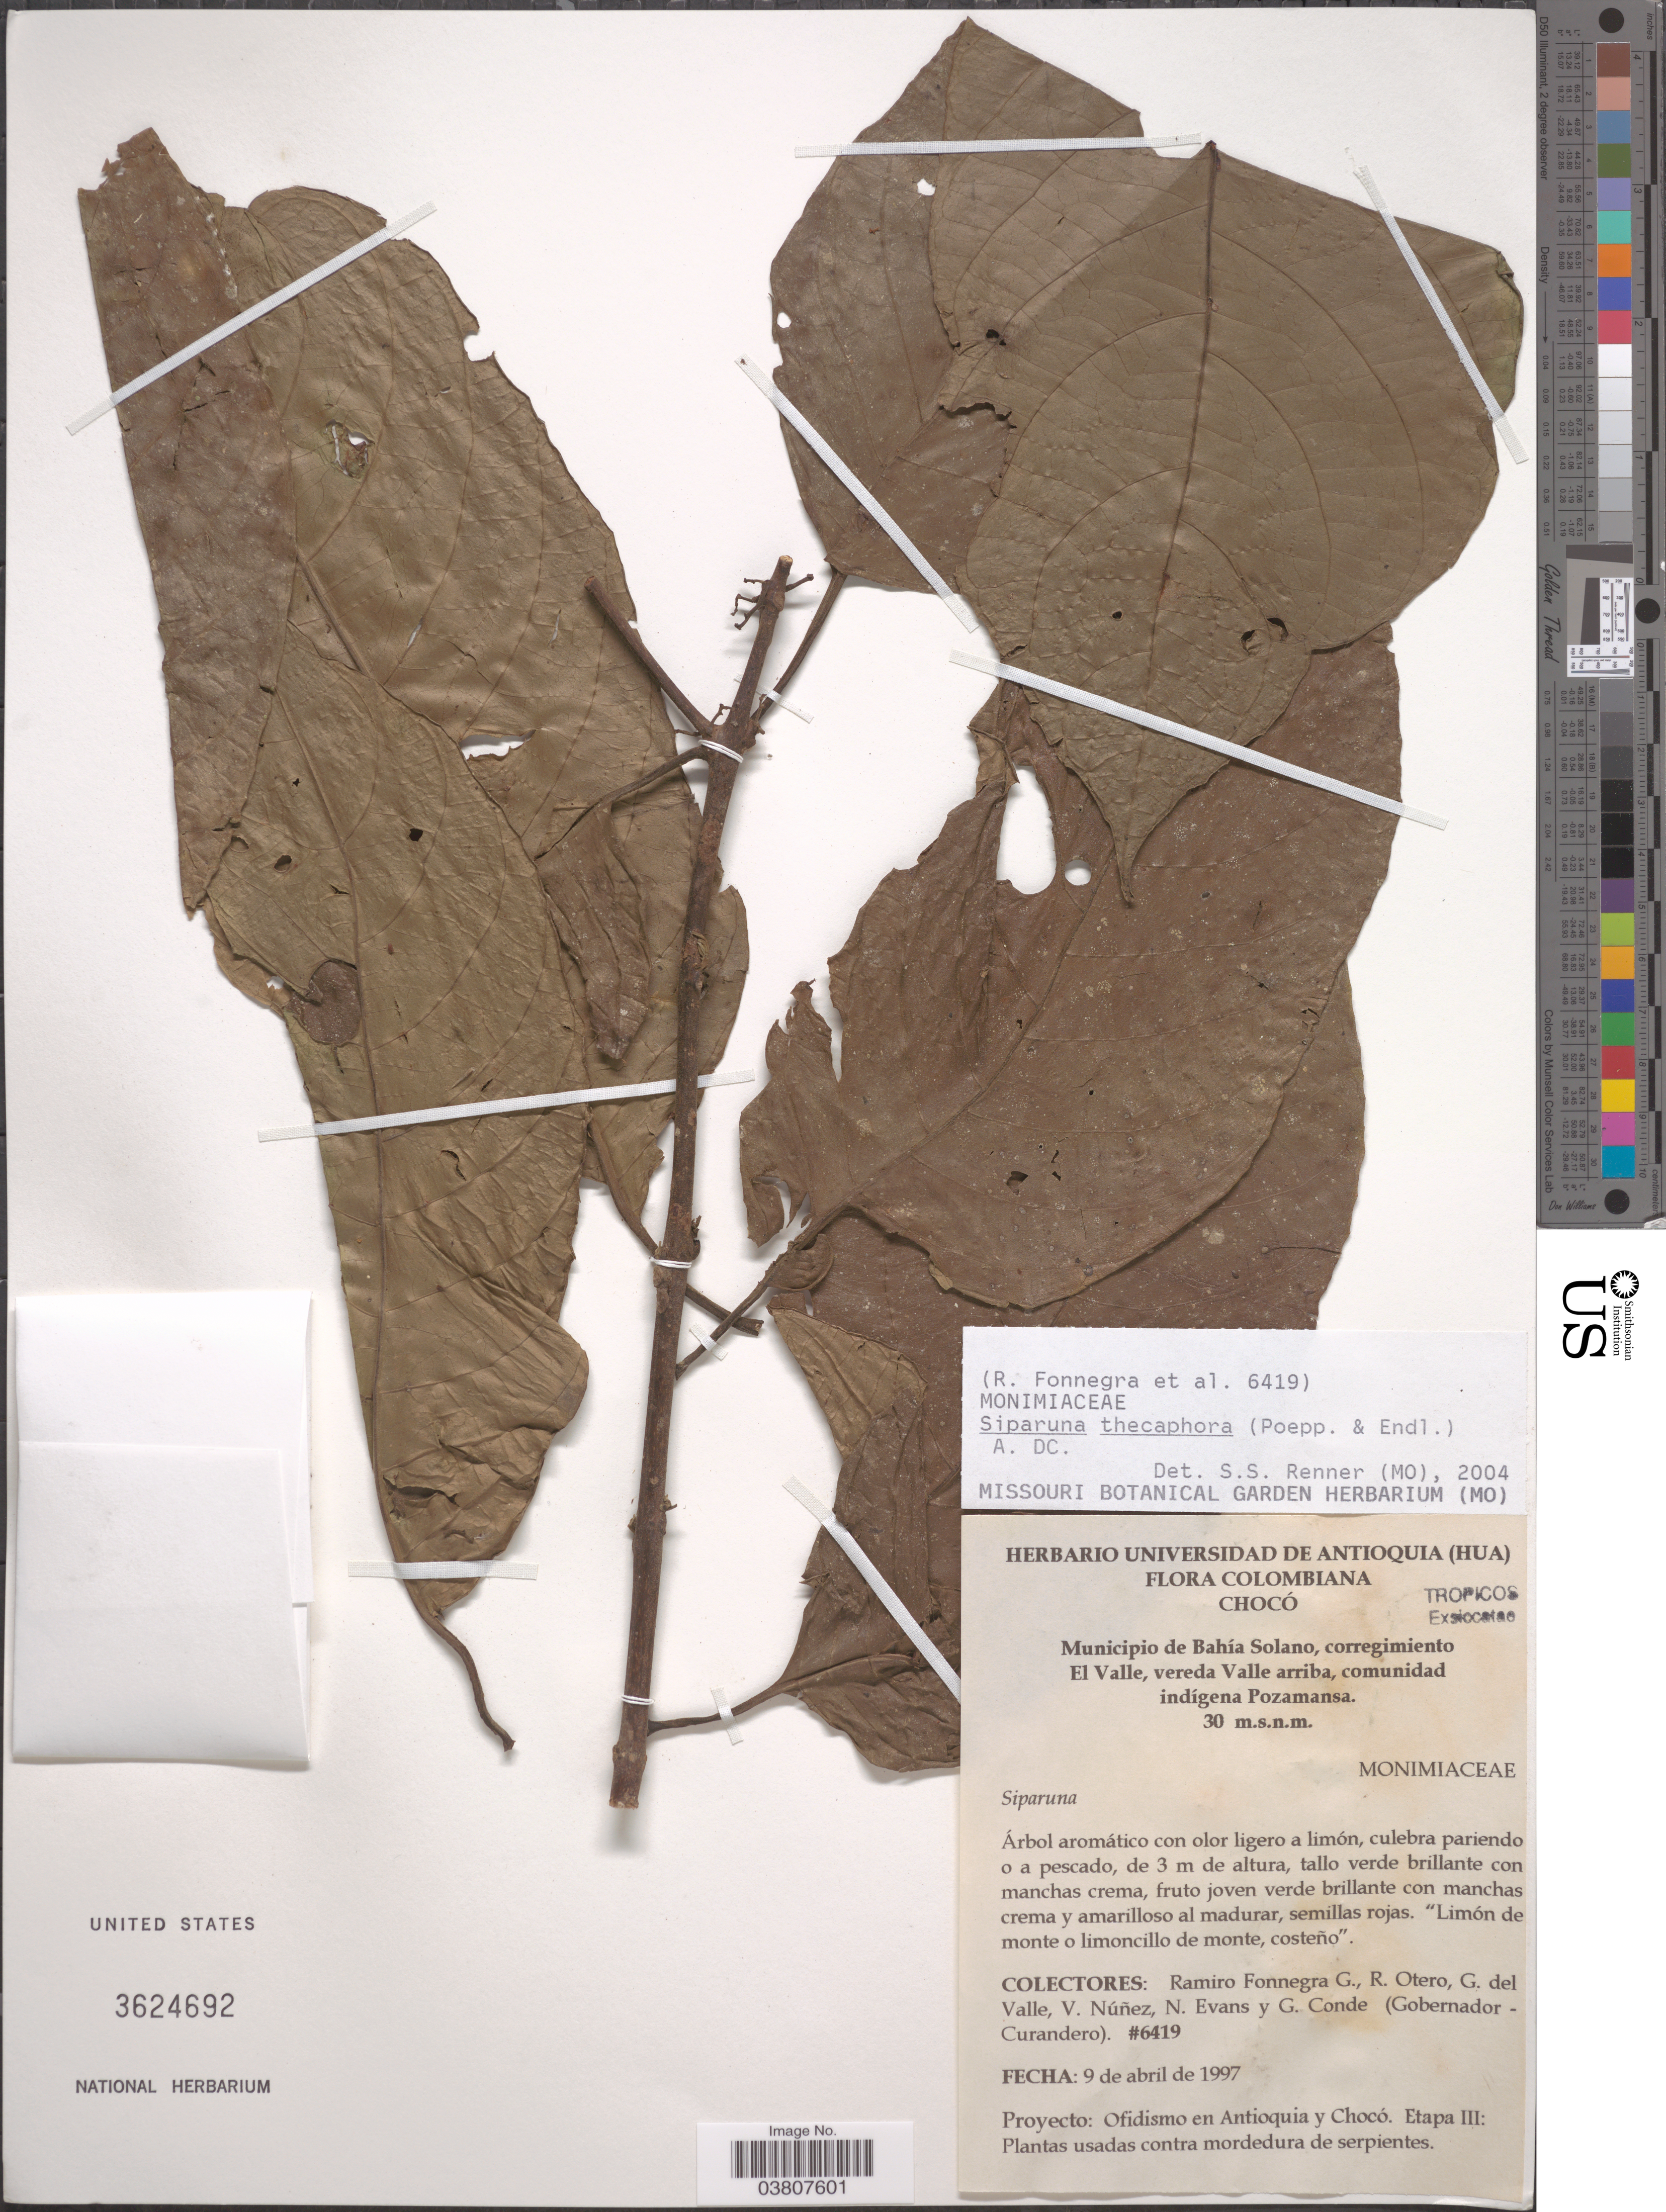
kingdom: Plantae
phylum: Tracheophyta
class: Magnoliopsida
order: Laurales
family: Siparunaceae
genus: Siparuna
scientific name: Siparuna thecaphora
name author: (Poepp. & Endl.) A. DC.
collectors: R. Fonnegra G., R. Otero, G. del Valle, V. Nuñez & et al.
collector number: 6419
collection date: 1997-04-09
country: Colombia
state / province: Chocó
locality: Municipio de Bahía Solano, corregimiento El Valle, vereda Valle arriba, comunidad indígena Pozamansa.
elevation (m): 30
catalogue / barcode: US 3624692